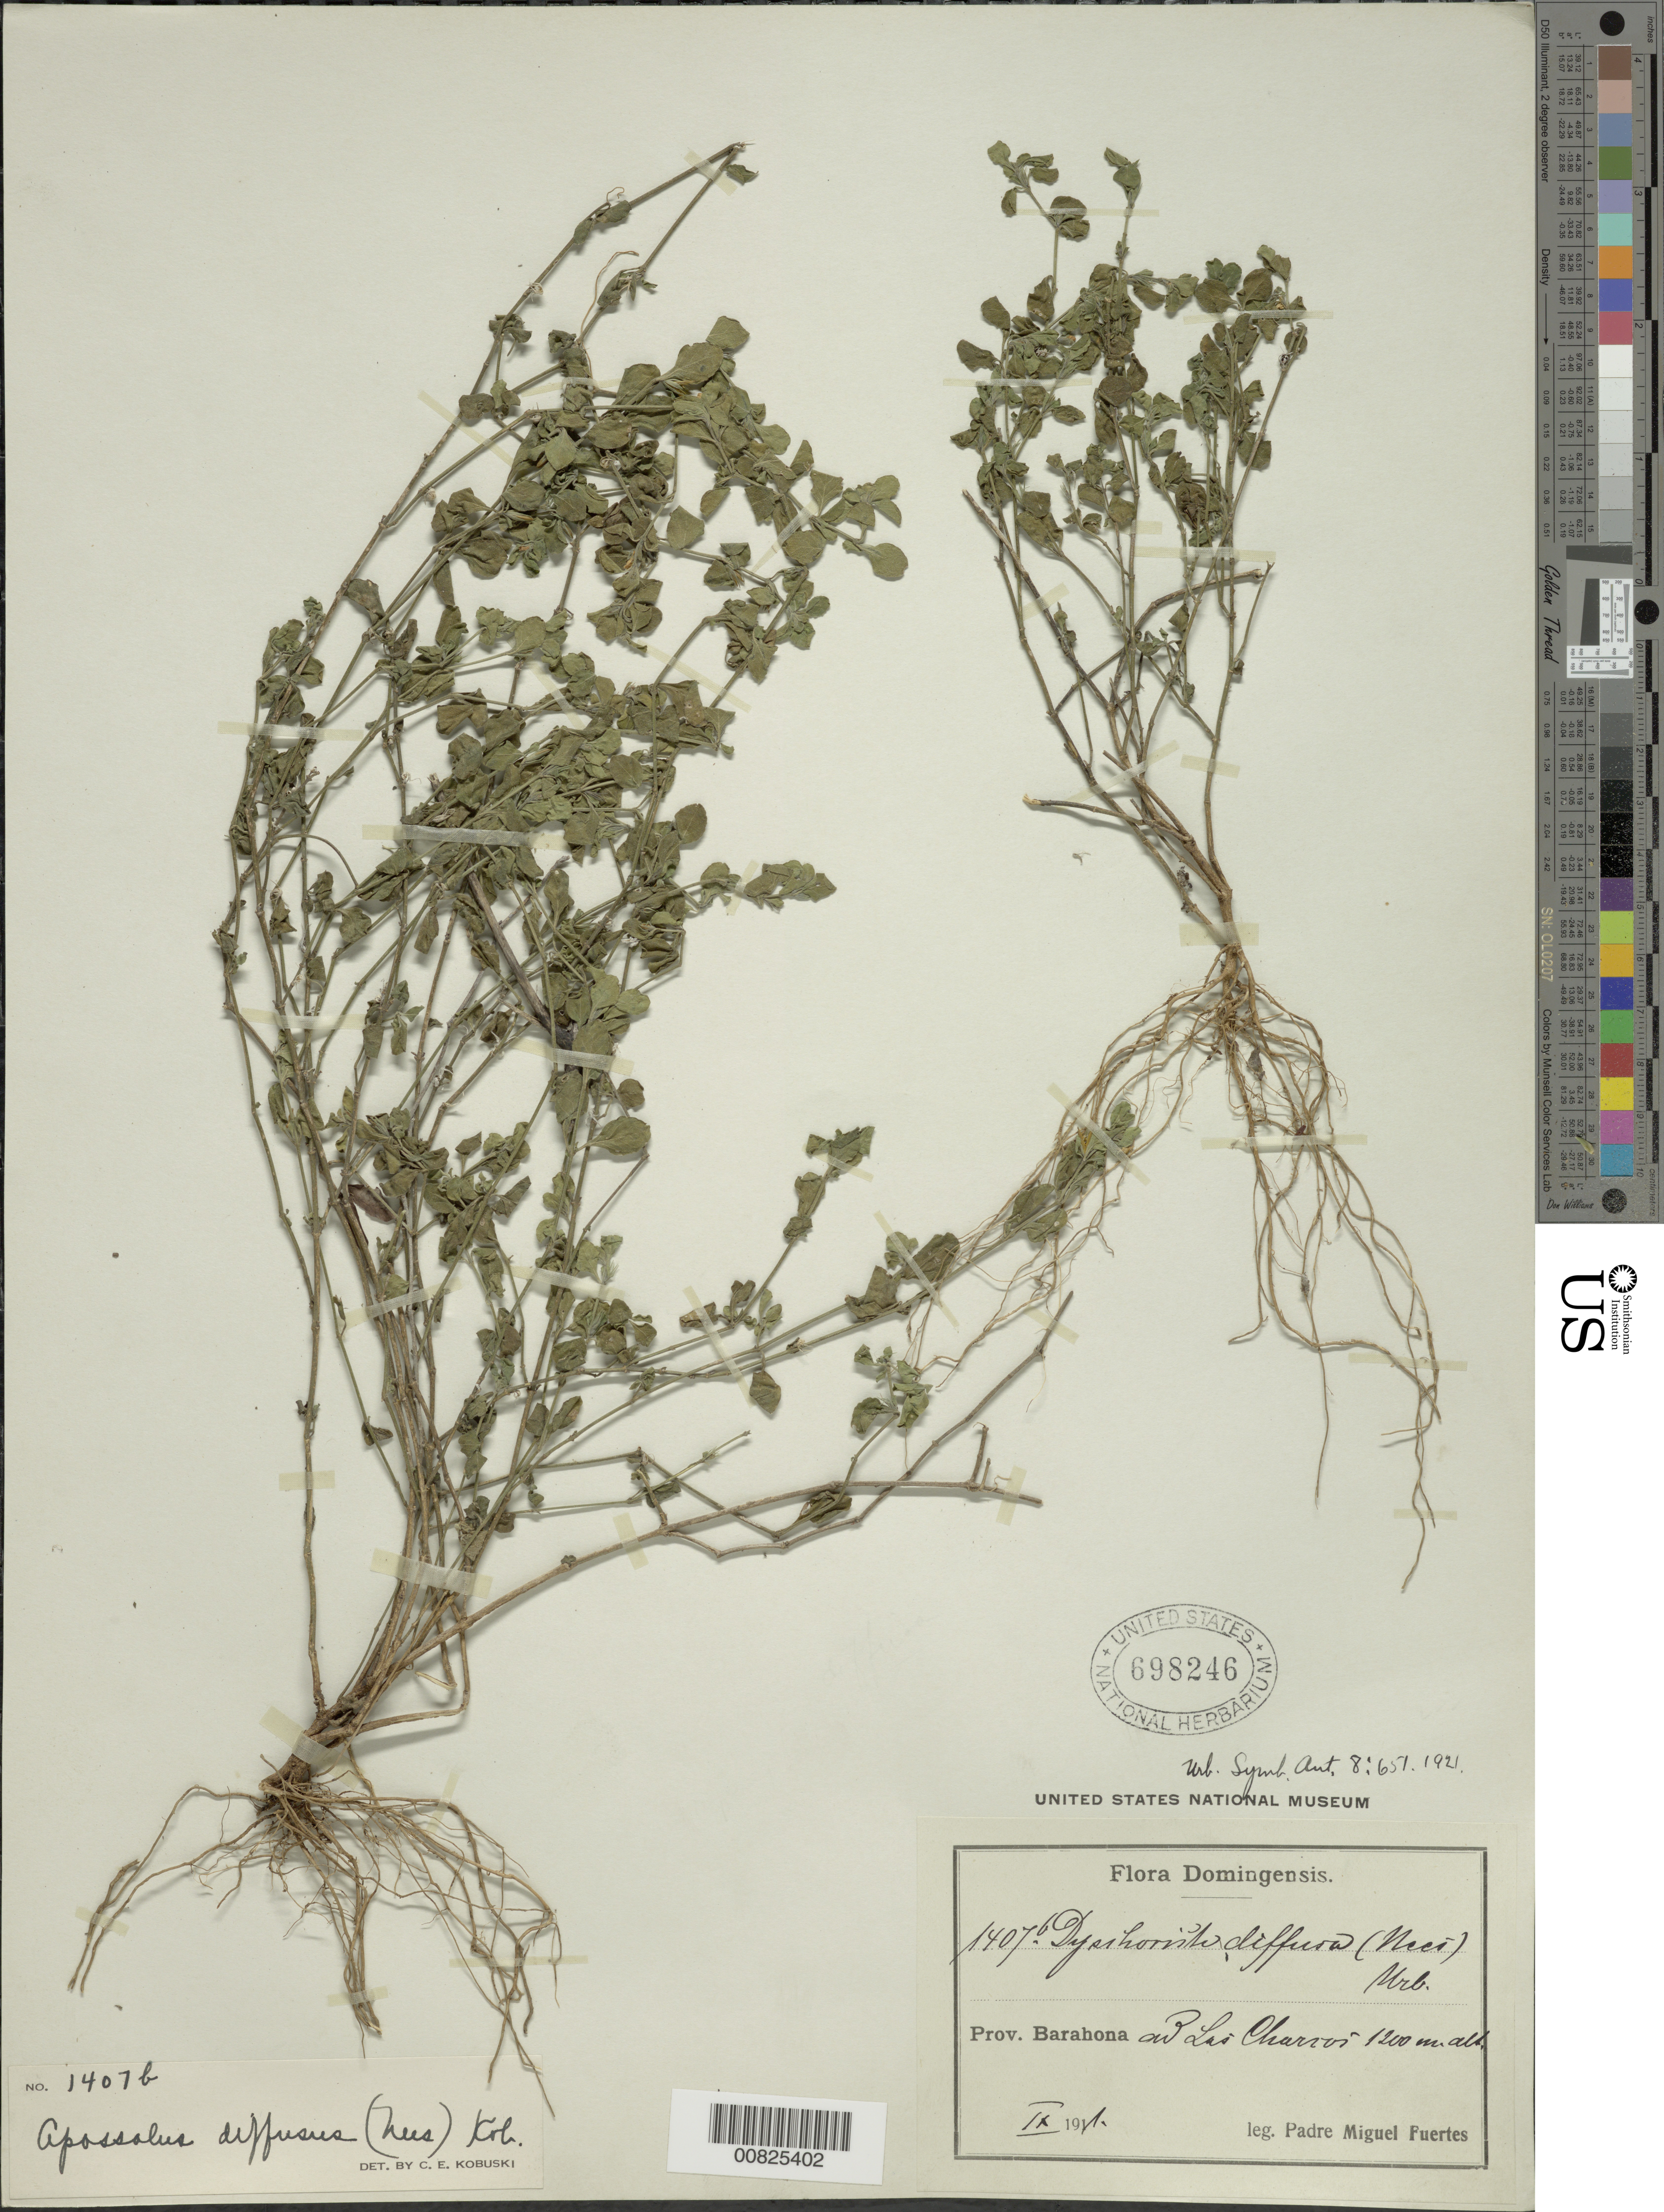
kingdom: Plantae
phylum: Tracheophyta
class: Magnoliopsida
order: Lamiales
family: Acanthaceae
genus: Apassalus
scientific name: Apassalus diffusus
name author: (Nees) Kobuski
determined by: Kobuski, C. E.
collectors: M. D. Fuertes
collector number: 1407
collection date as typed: Sep 1911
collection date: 1911-09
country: Dominican Republic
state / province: Barahona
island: Hispaniola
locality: Las Charroi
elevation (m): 1200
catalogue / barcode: US 698246